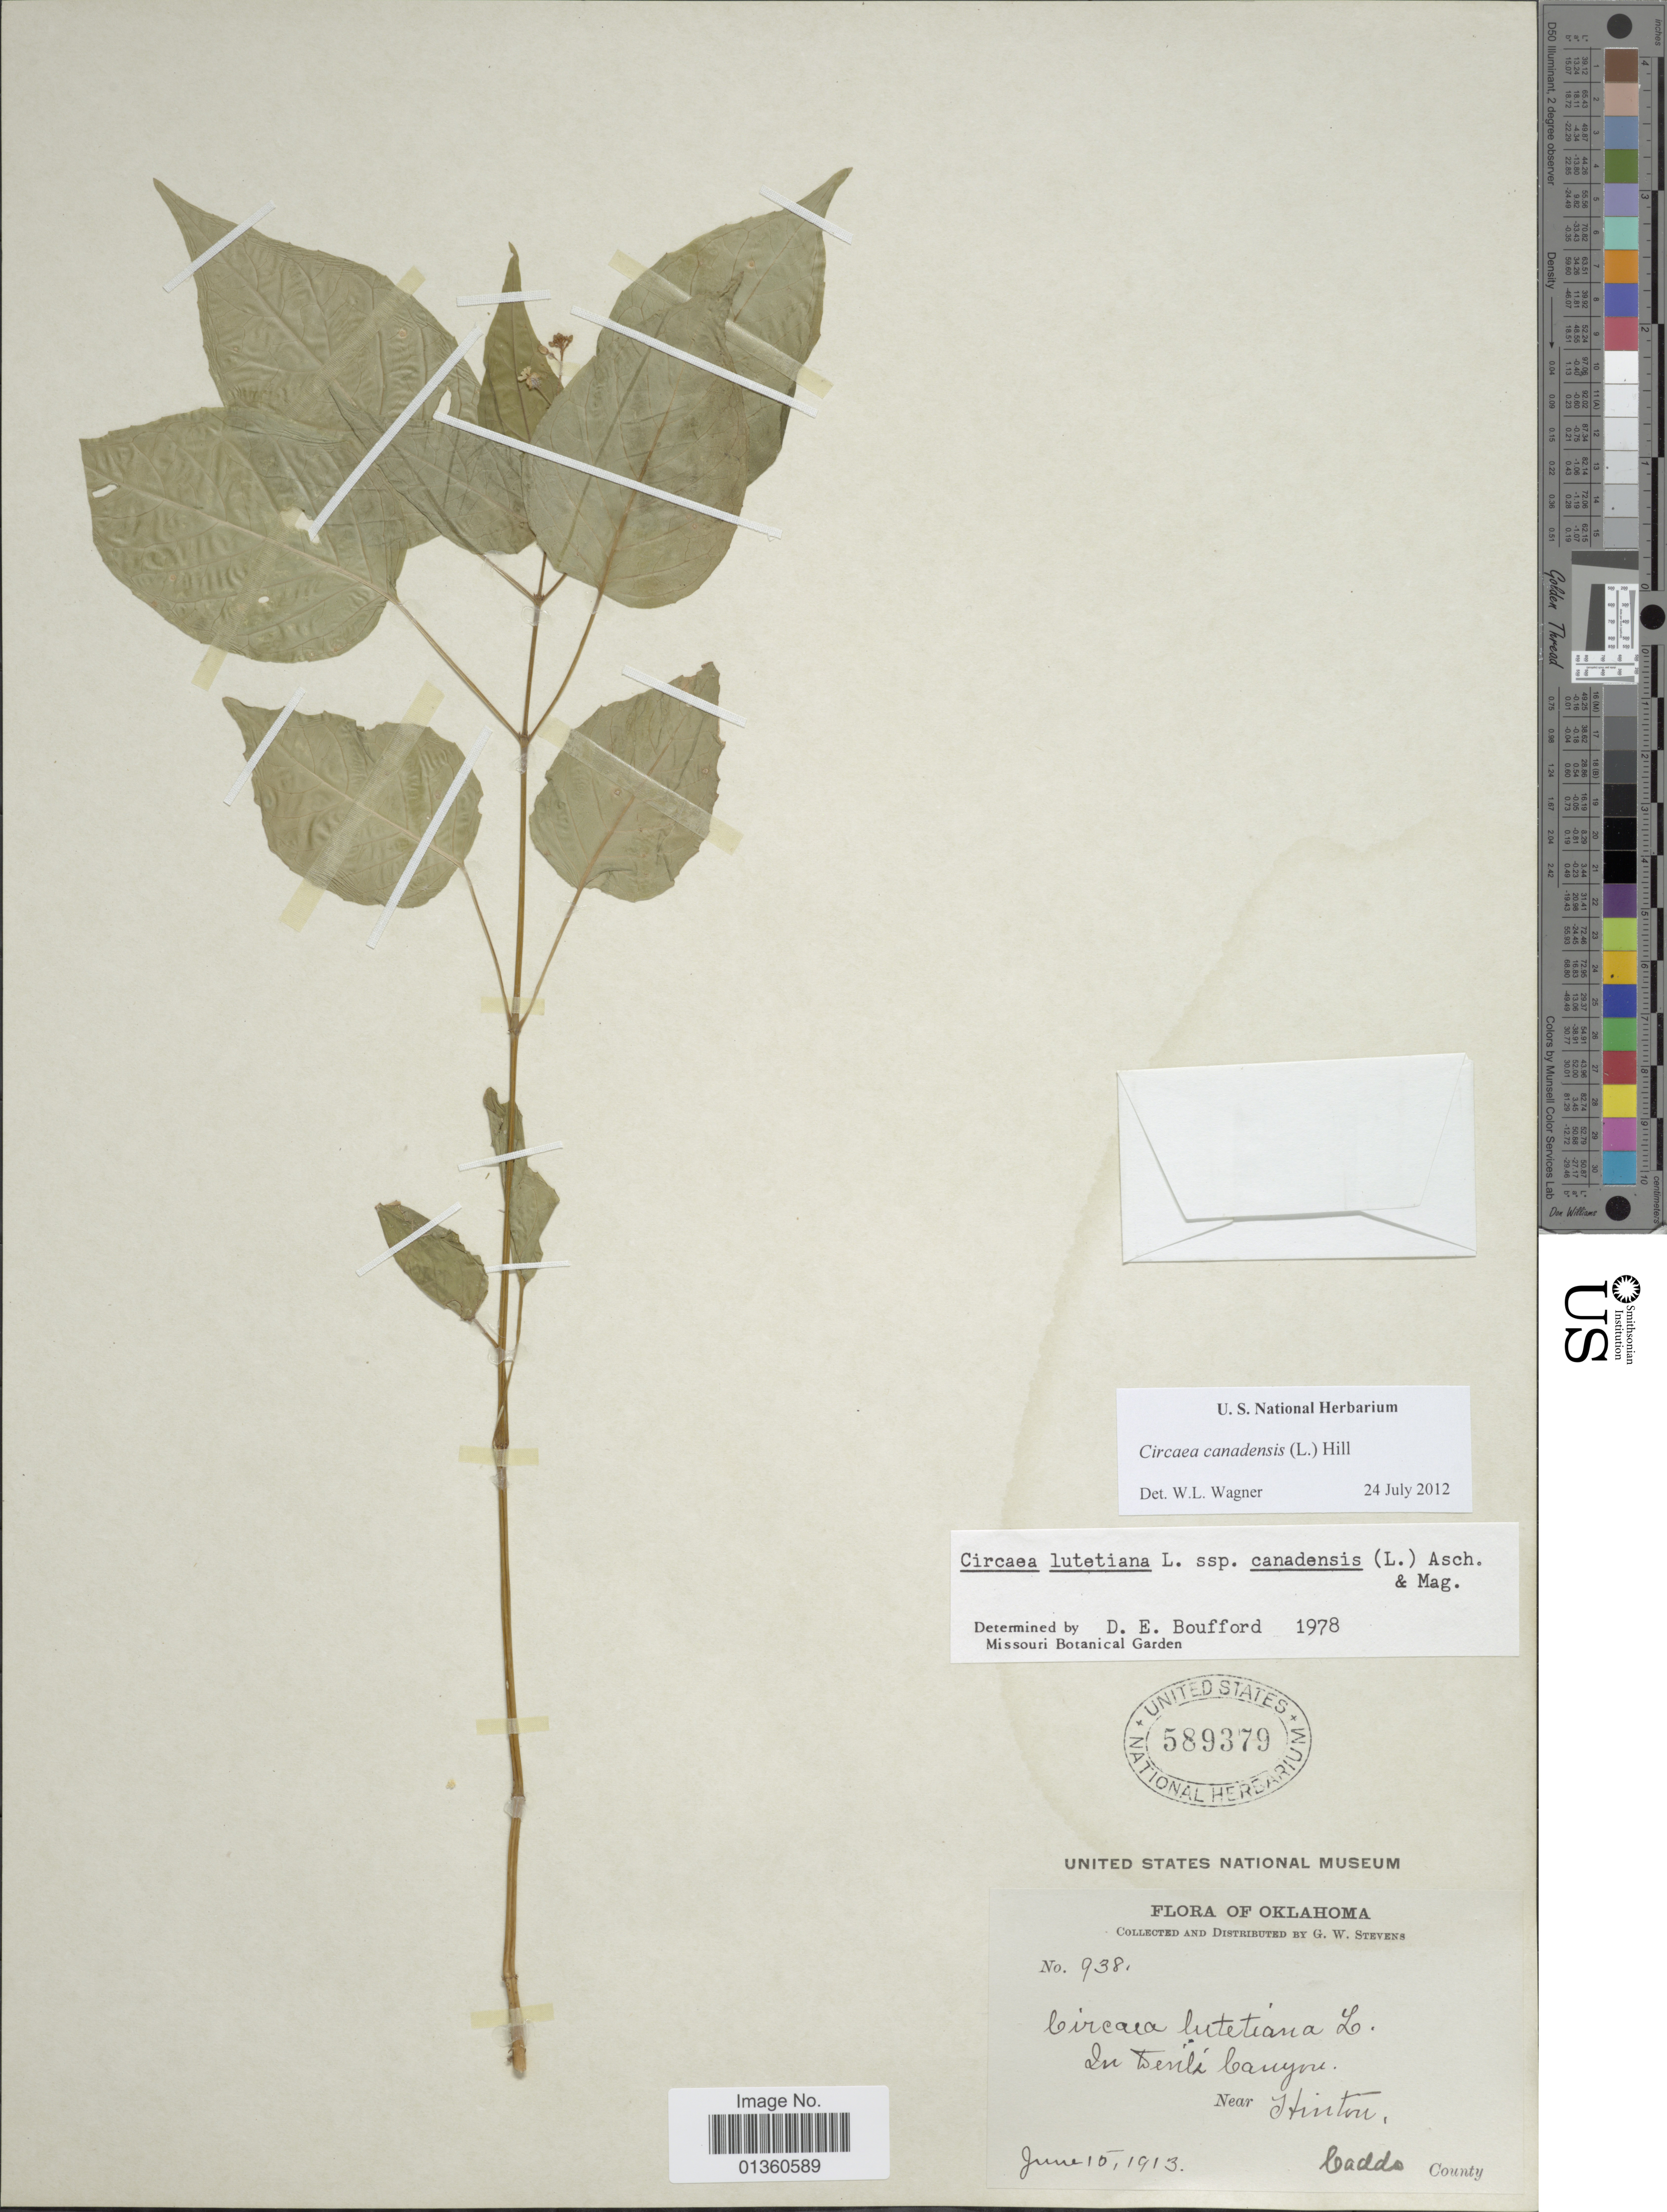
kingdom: Plantae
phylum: Tracheophyta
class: Magnoliopsida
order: Myrtales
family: Onagraceae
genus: Circaea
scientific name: Circaea canadensis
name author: (L.) Hill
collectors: G. W. Stevens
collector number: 938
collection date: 1913-06-15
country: United States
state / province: Oklahoma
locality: In Devil's Canyon, near Hinton, Caddo County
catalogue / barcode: US 589379